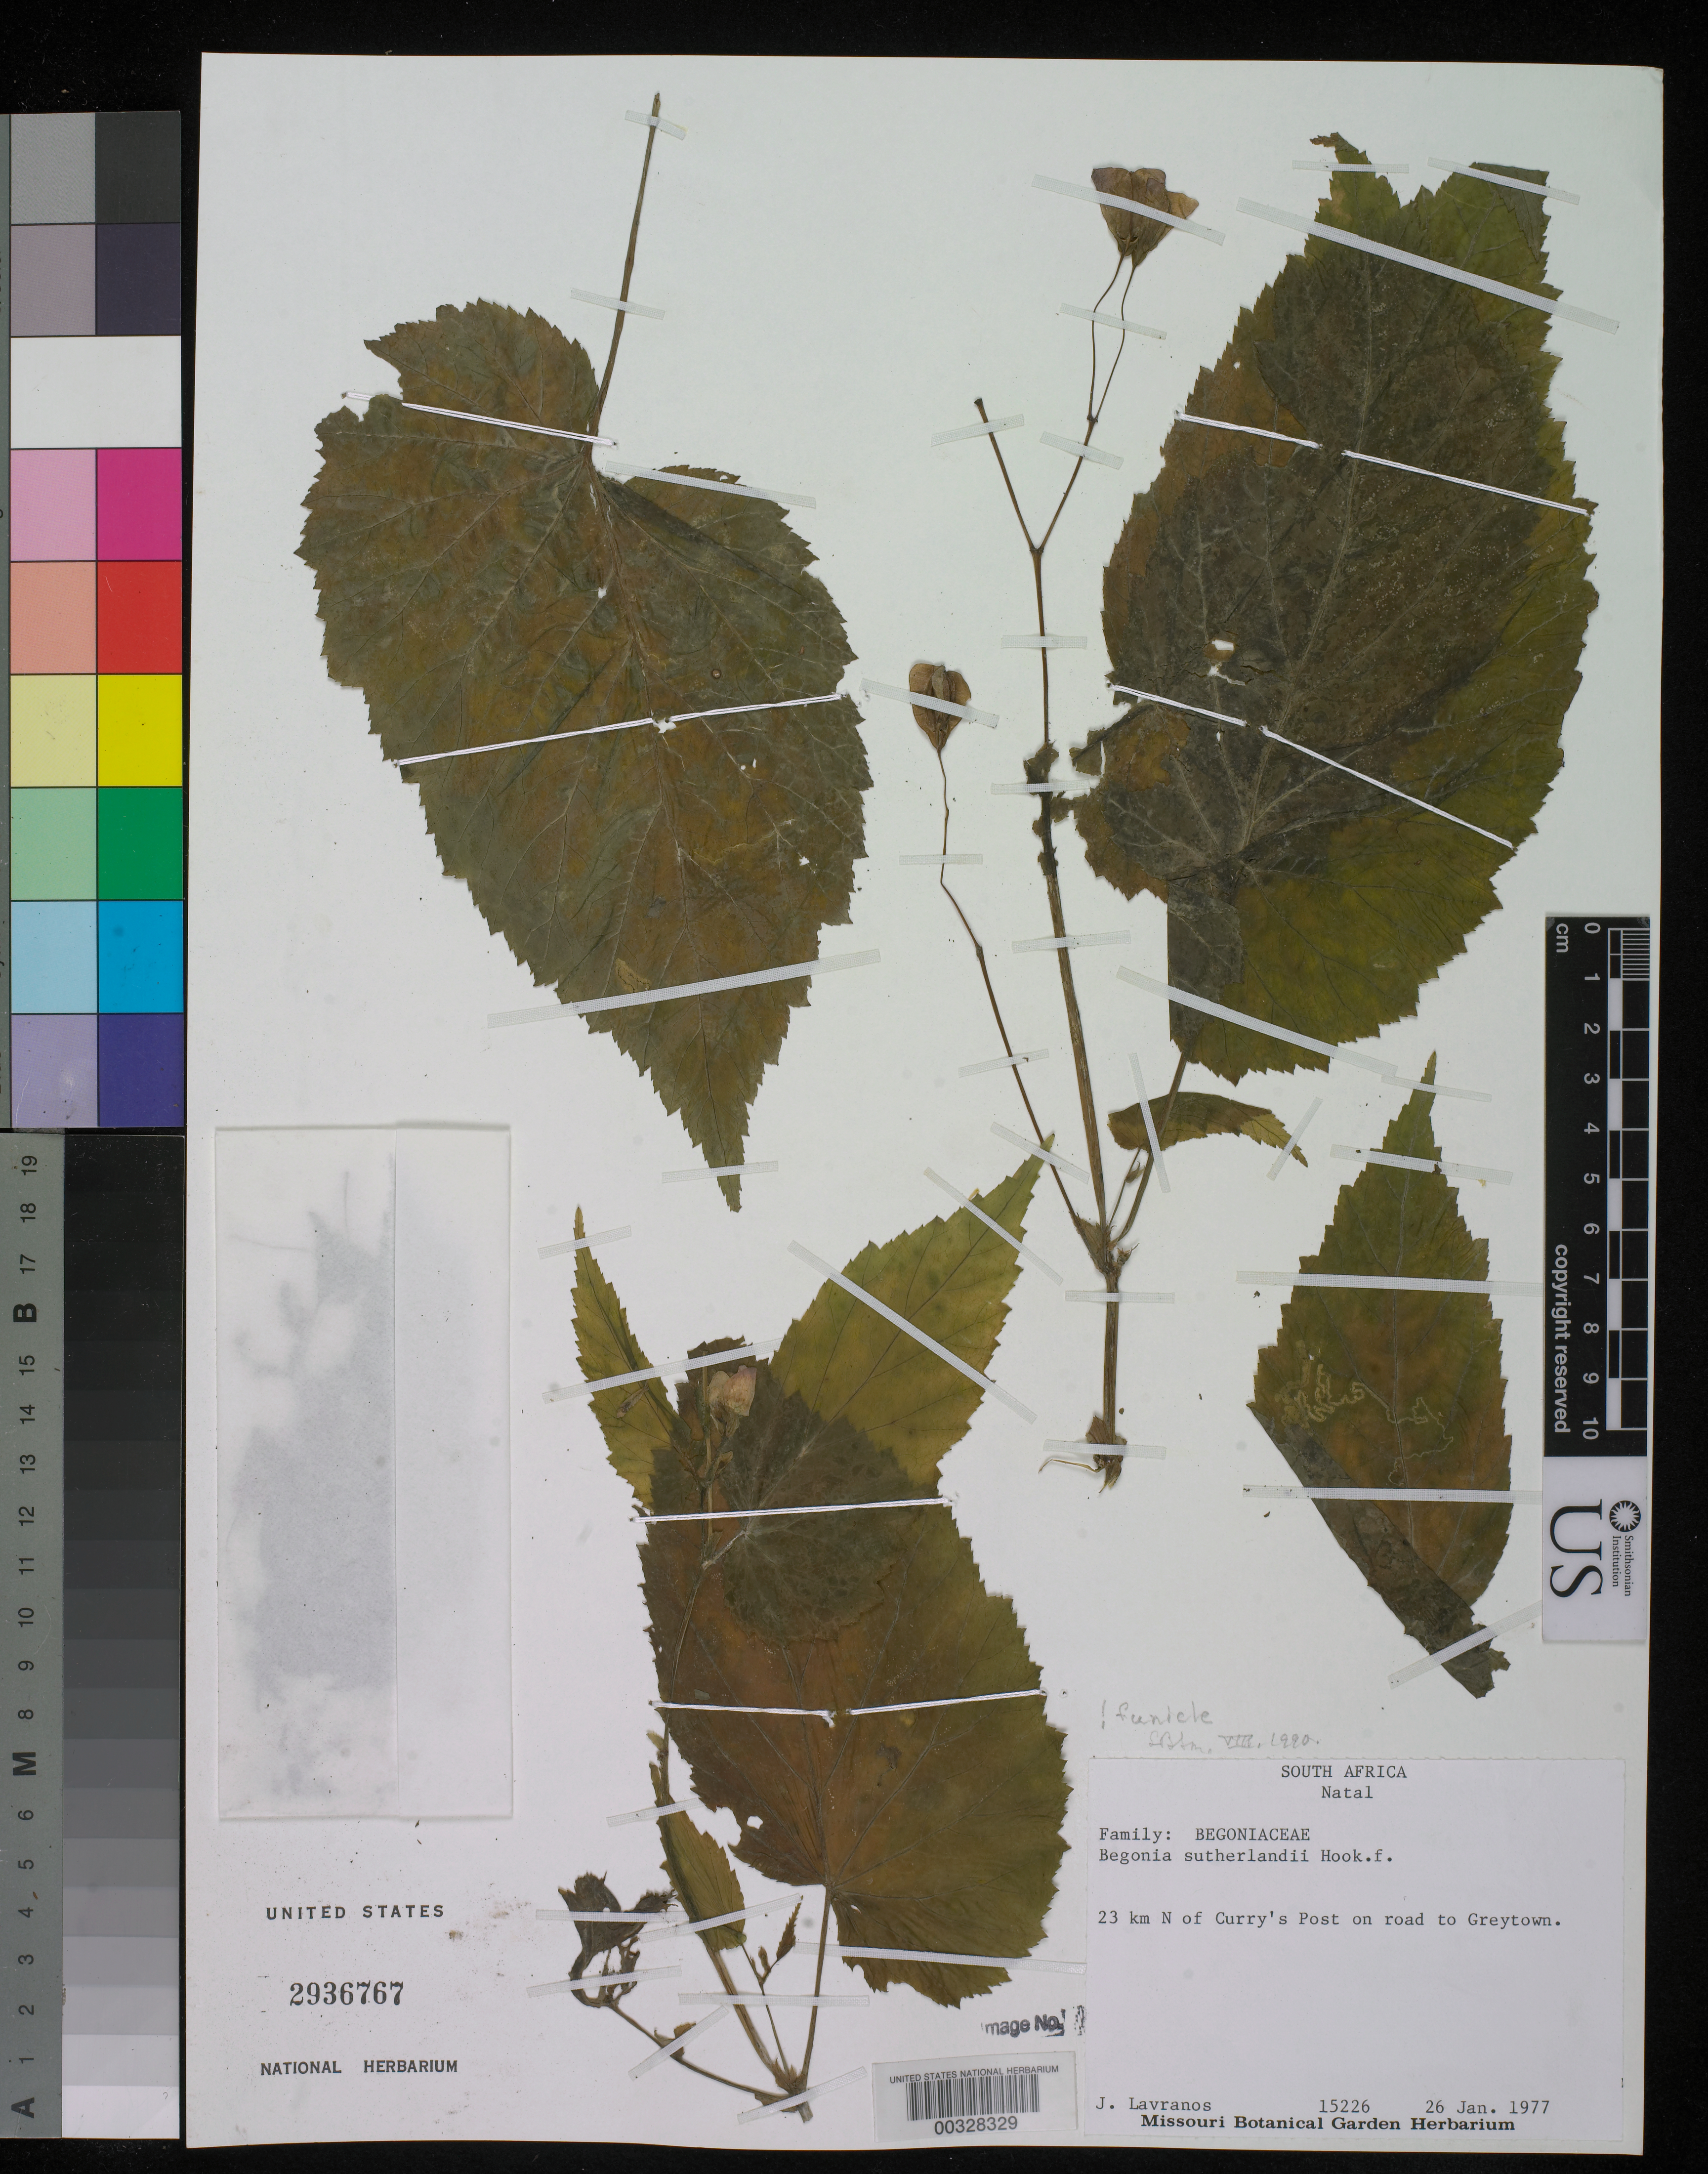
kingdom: Plantae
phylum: Tracheophyta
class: Magnoliopsida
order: Cucurbitales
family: Begoniaceae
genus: Begonia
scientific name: Begonia sutherlandii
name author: Hook. f.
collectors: J. Lavranos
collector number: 15226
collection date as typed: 26 Jan 1977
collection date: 1977-01-26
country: South Africa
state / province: KwaZulu-Natal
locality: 23 km n of curry's post on road to greytown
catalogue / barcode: US 2936767